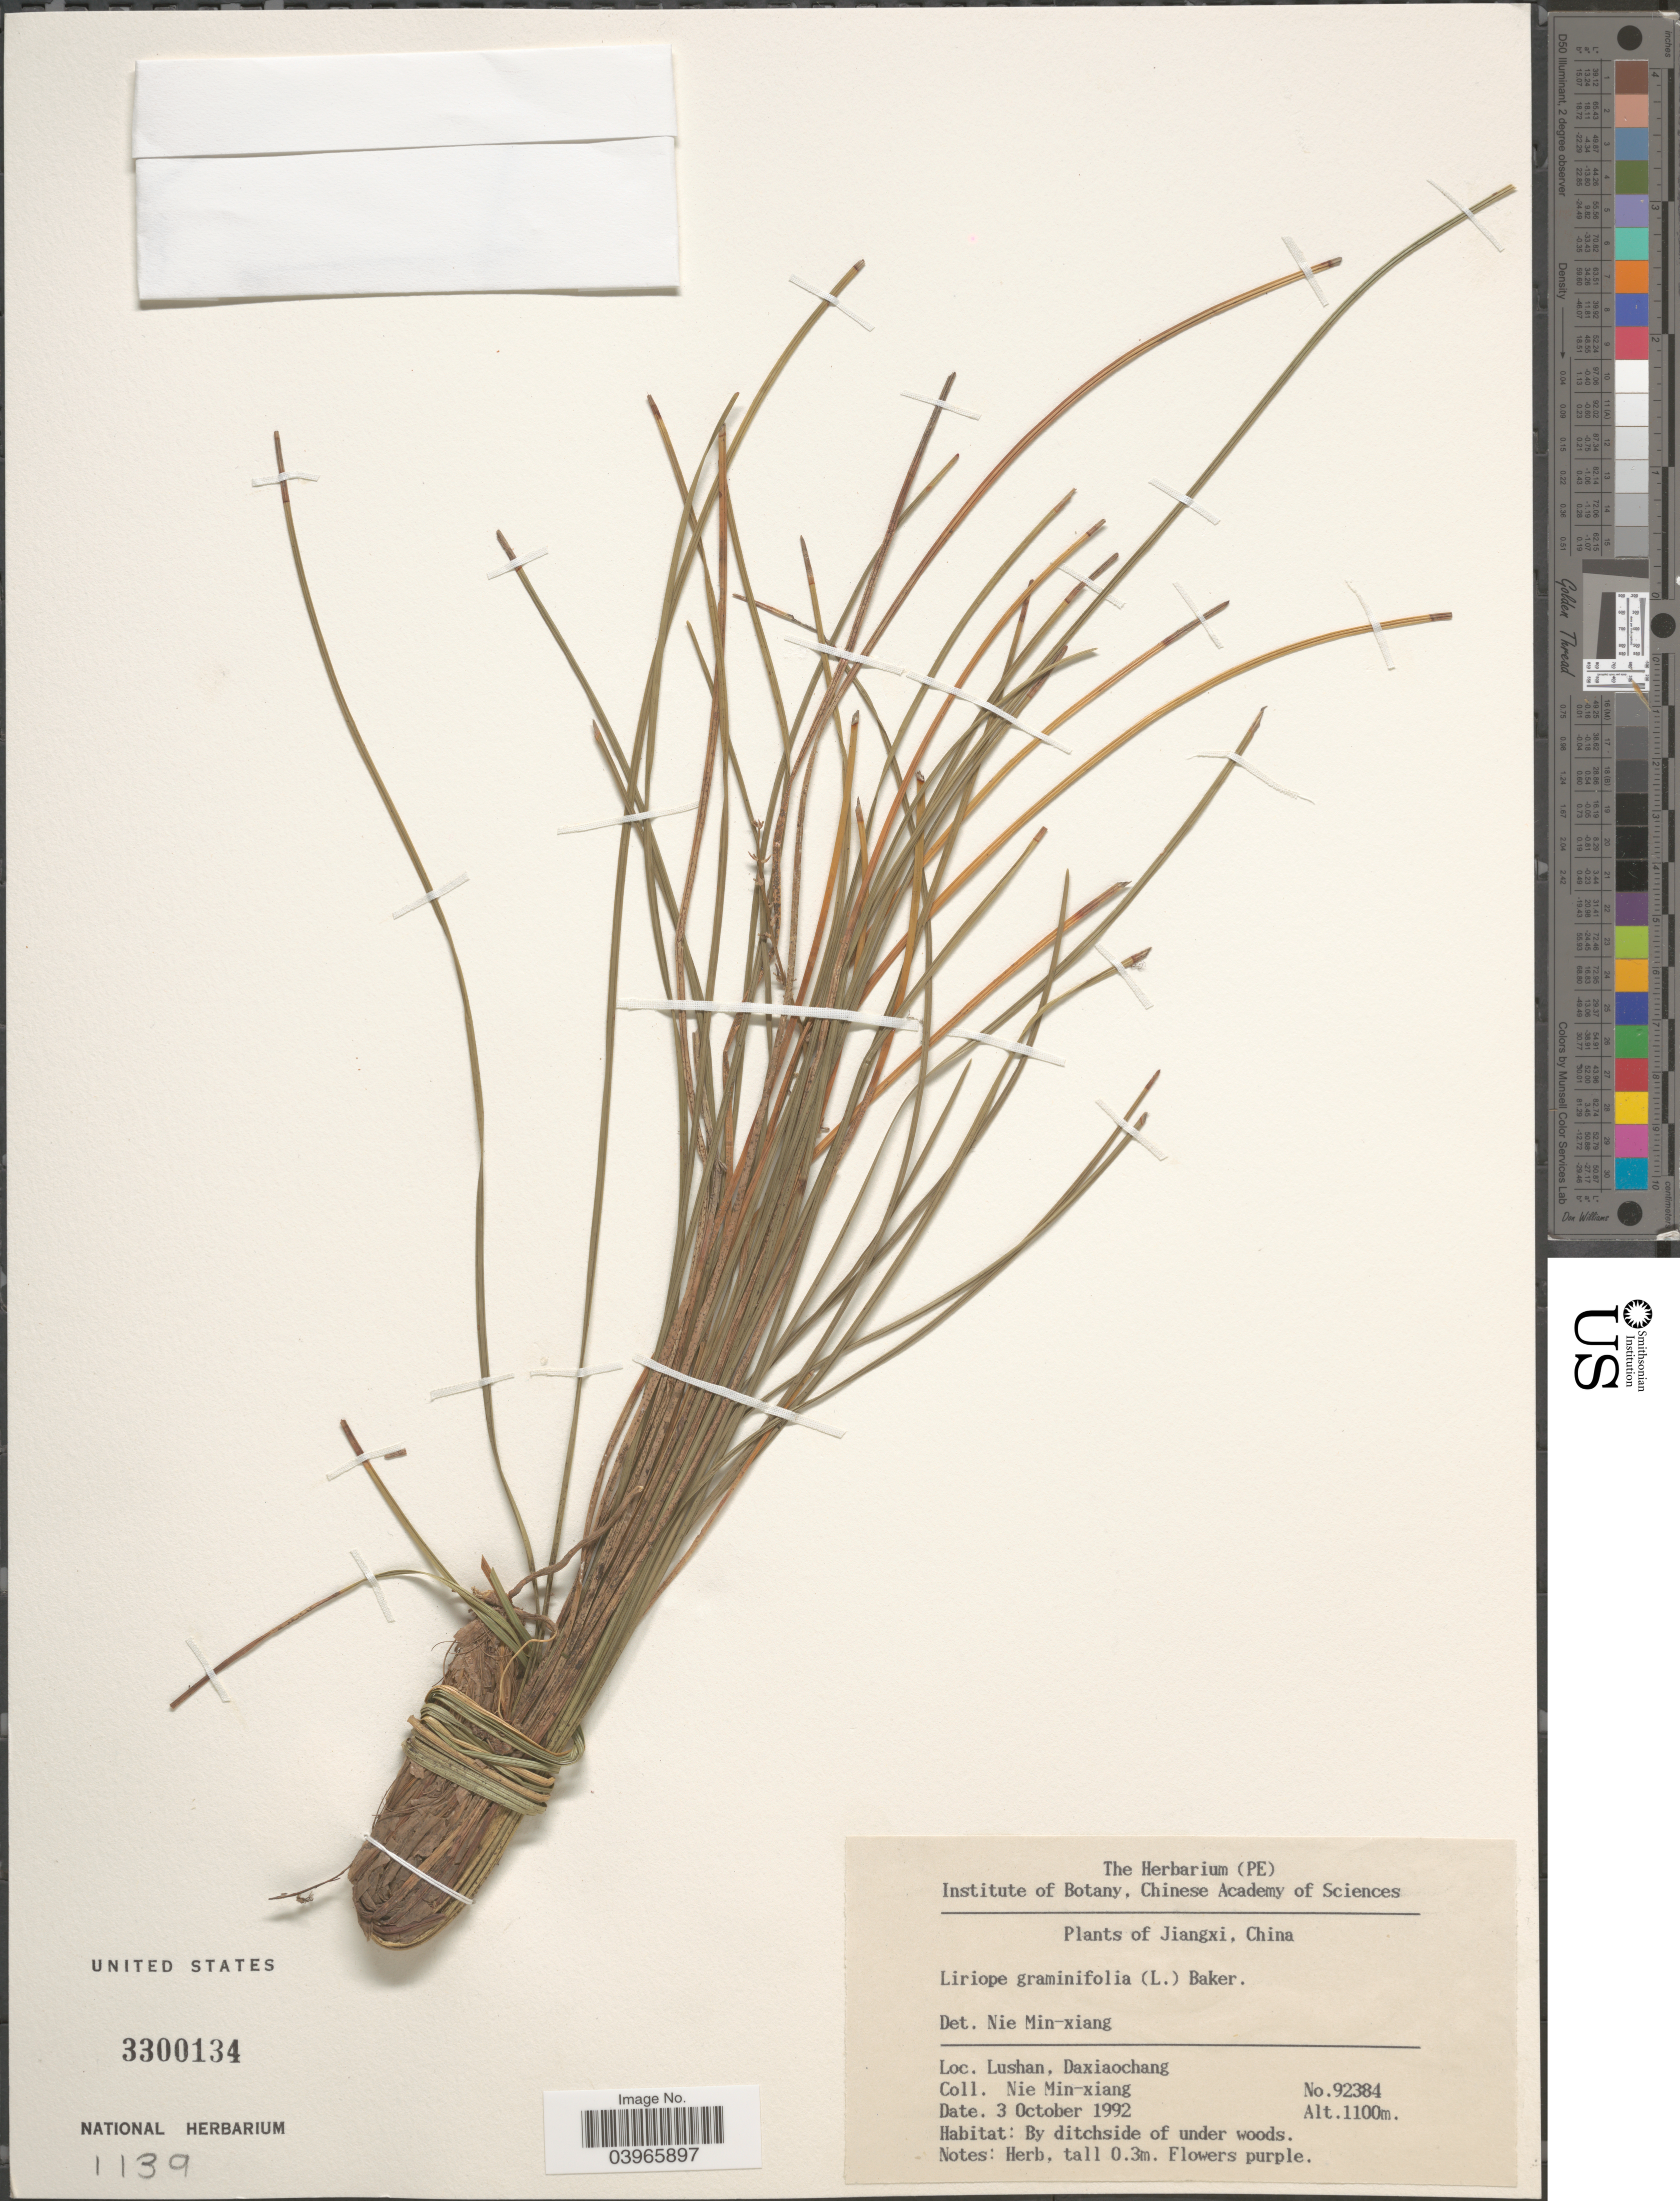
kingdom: Plantae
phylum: Tracheophyta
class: Liliopsida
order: Asparagales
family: Asparagaceae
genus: Liriope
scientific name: Liriope graminifolia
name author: (L.) Baker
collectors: M. Nie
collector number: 92384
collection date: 1992-10-03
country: China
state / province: Jiangxi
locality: Lushan, Daxiaochang.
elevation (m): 1100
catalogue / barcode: US 3300134